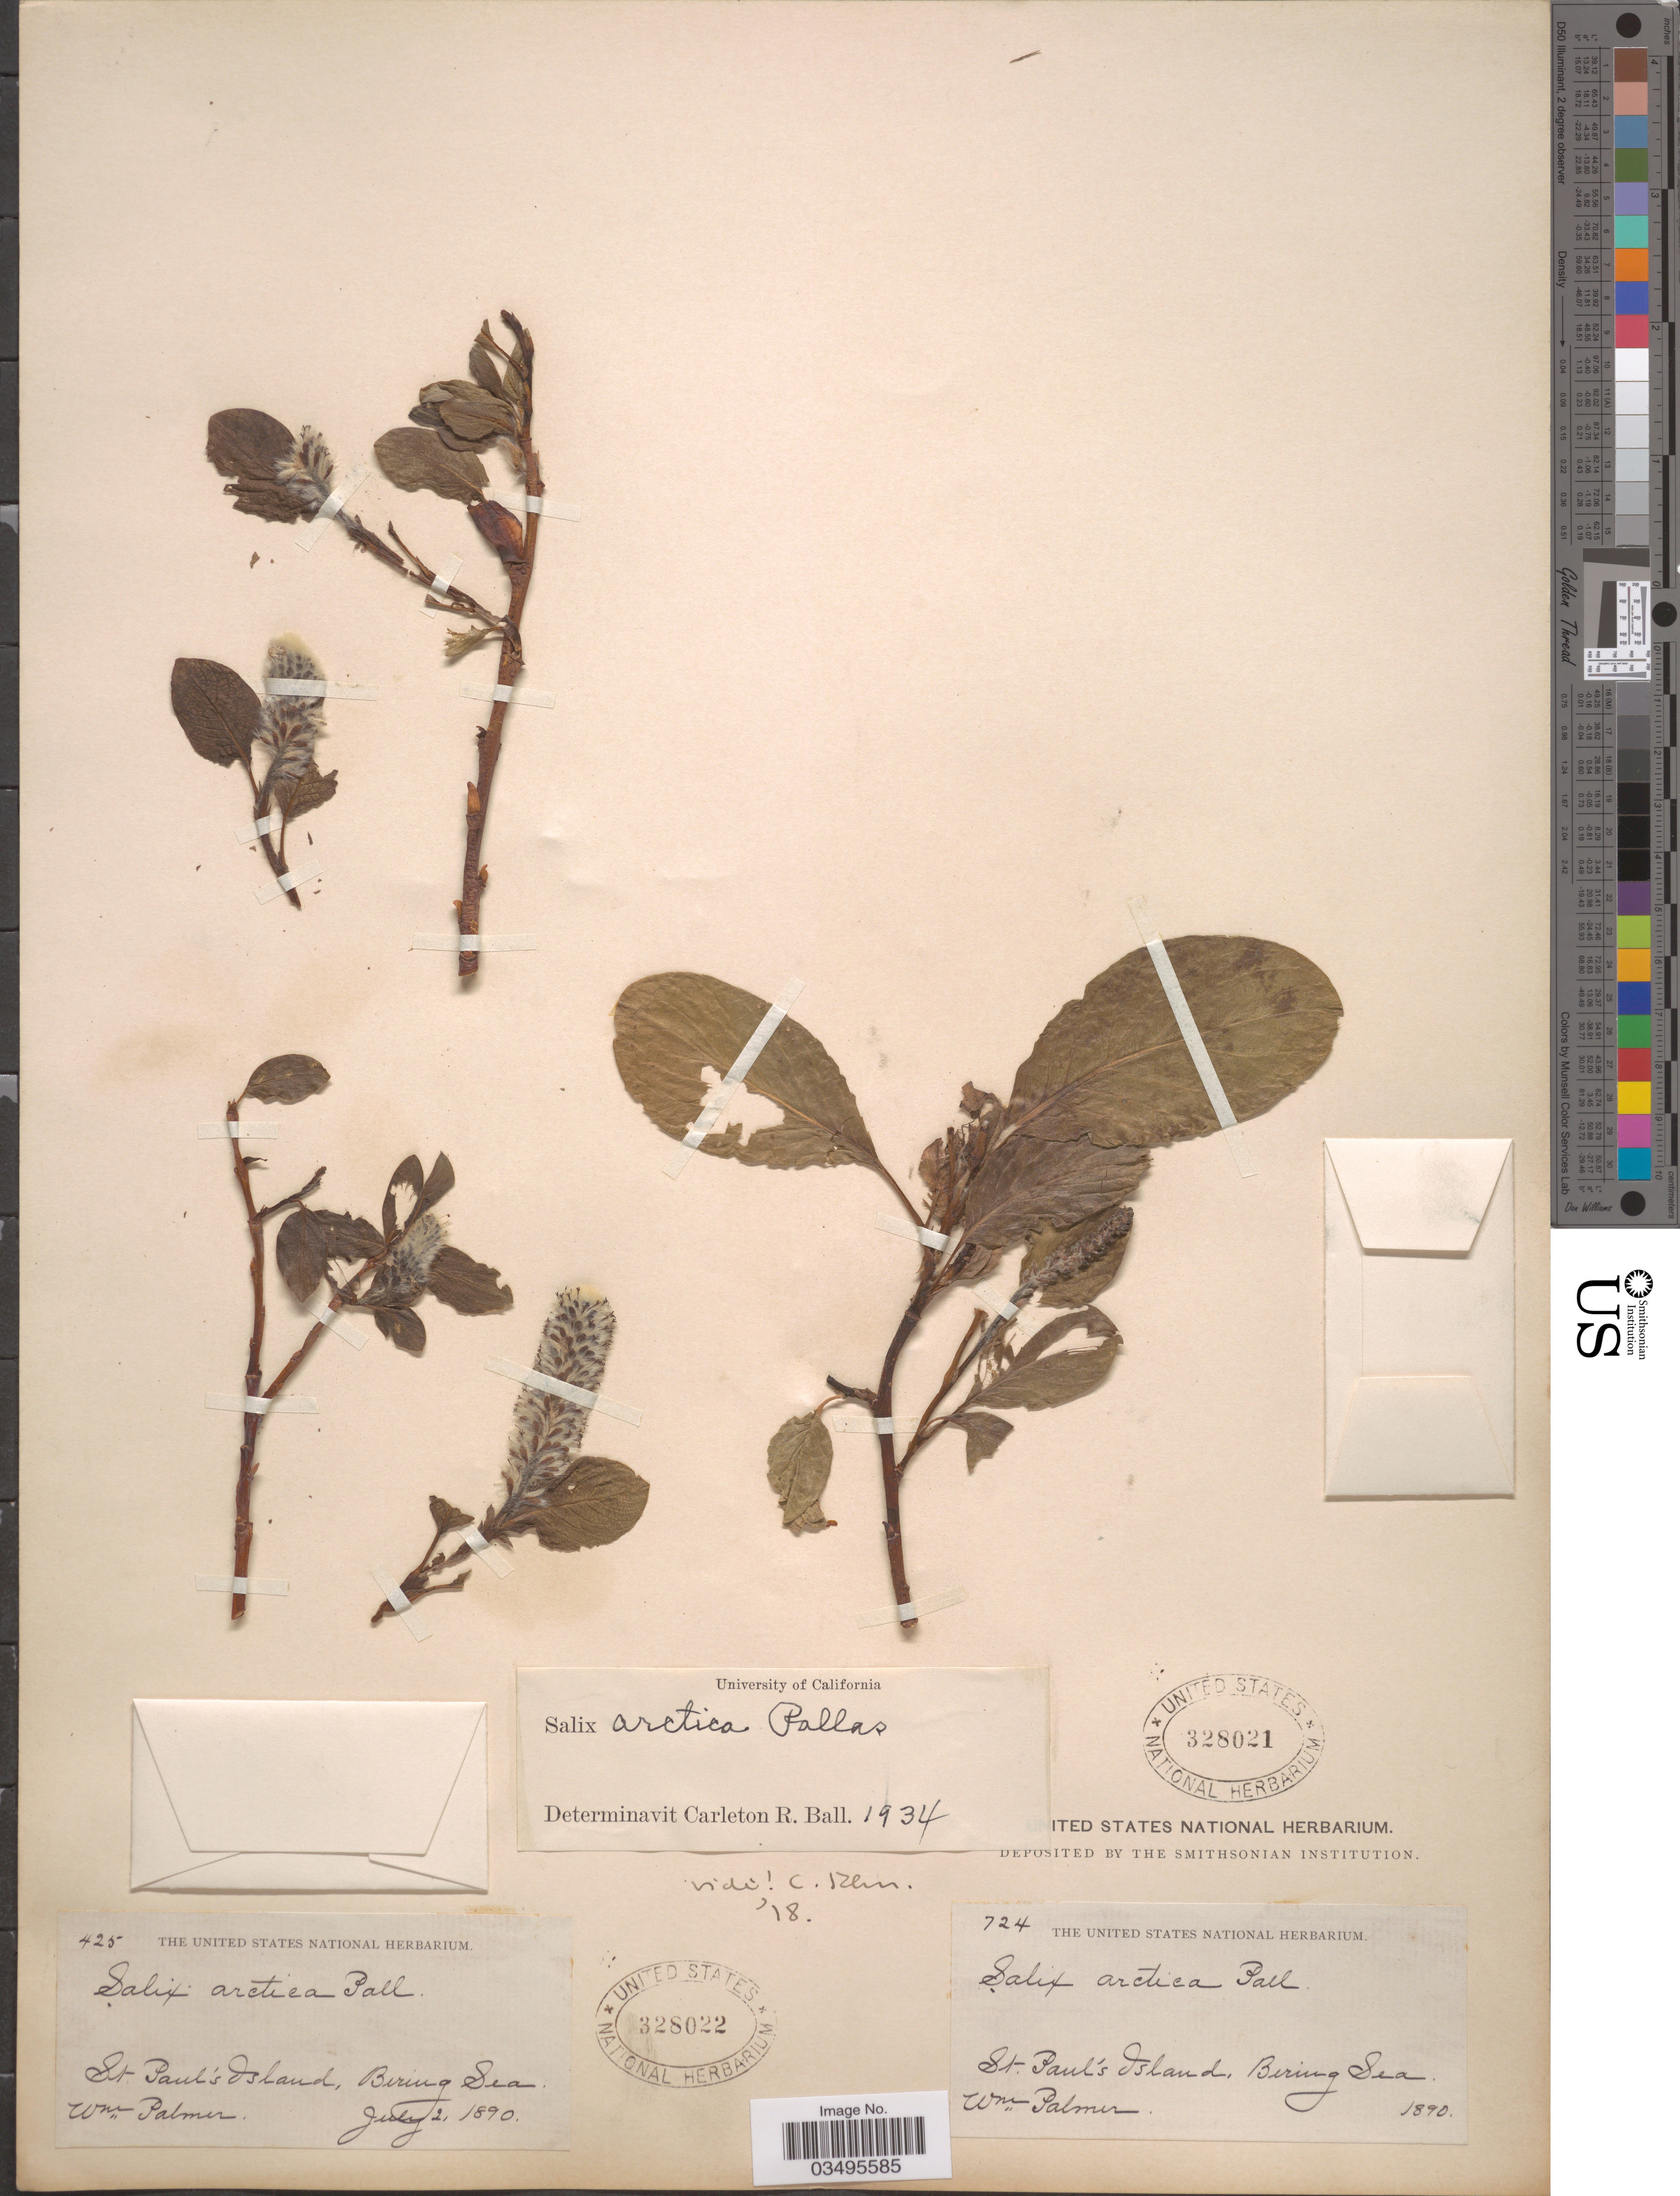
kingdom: Plantae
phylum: Tracheophyta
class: Magnoliopsida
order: Malpighiales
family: Salicaceae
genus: Salix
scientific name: Salix arctica f. diplodictya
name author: C.K. Schneid.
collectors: W. Palmer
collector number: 425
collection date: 1890-07-02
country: United States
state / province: Alaska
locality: St. Paul's Island, Bering Sea.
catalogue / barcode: US 328022